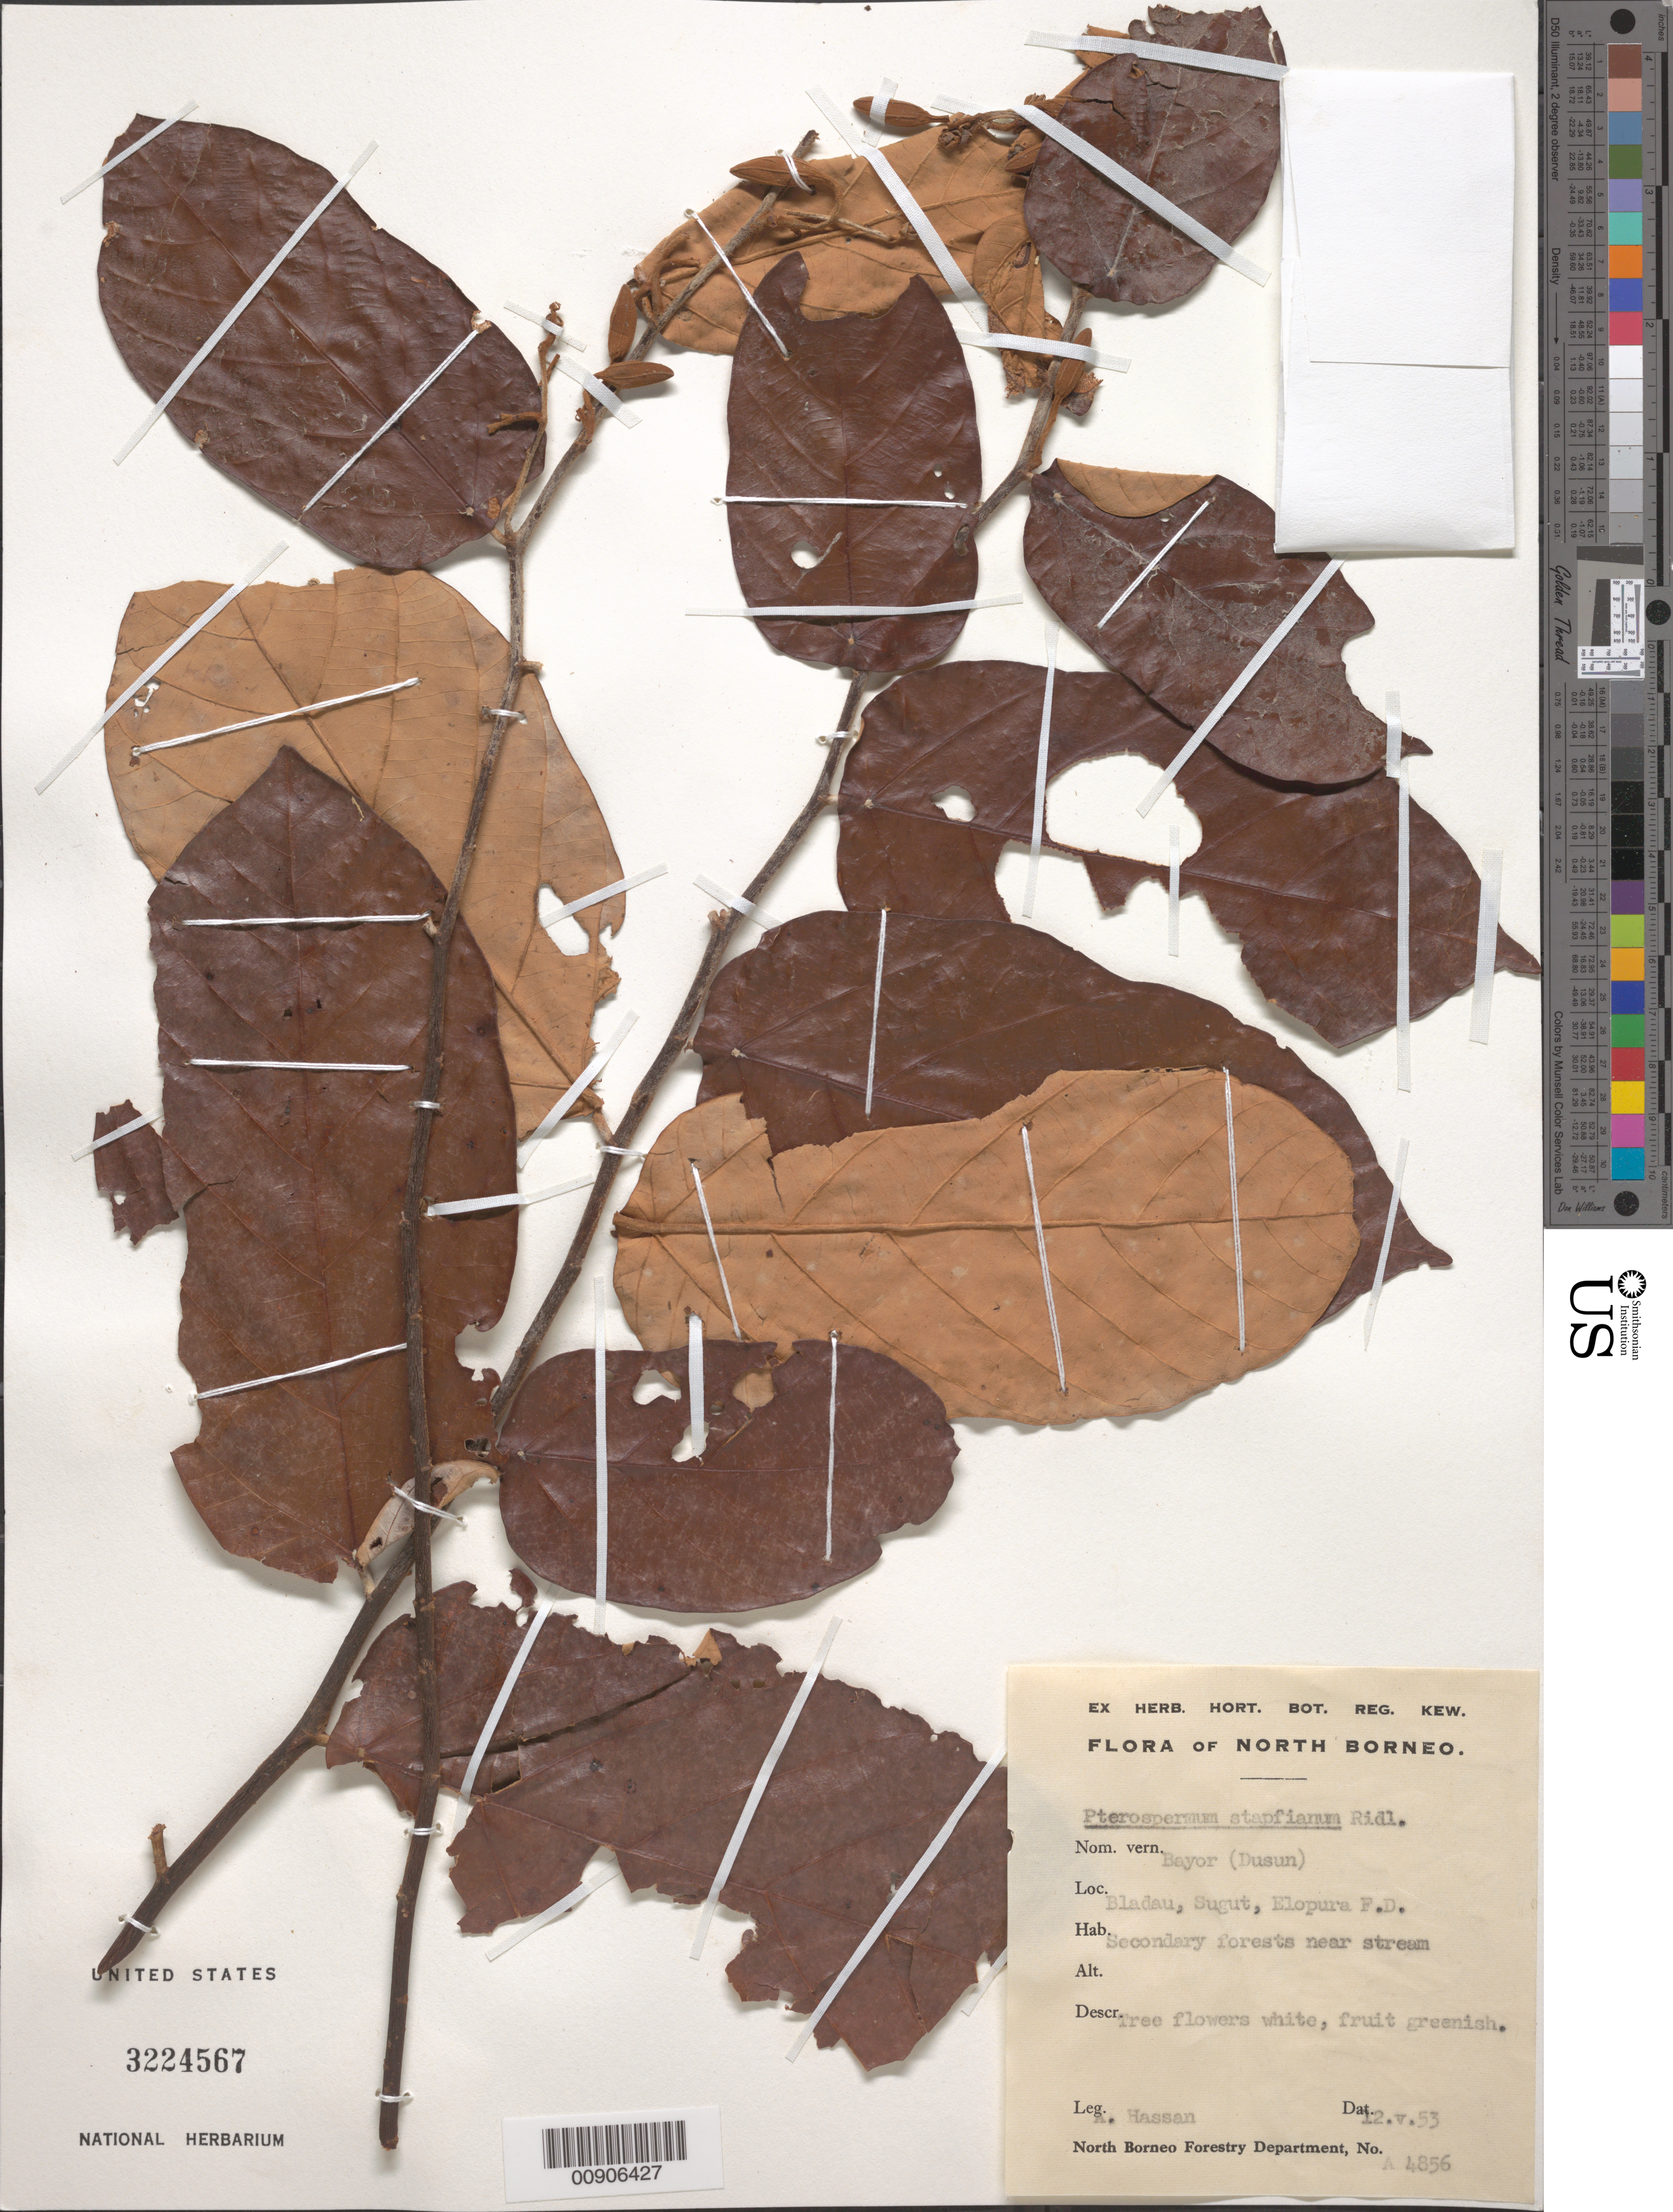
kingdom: Plantae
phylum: Tracheophyta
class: Magnoliopsida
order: Malvales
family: Malvaceae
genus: Pterospermum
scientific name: Pterospermum stapfianum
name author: Ridl.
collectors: A. Hassan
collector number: A 4856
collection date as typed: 12 May 1953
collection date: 1953-05-12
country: Indonesia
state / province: Kalimantan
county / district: Kalimantan Barat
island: Borneo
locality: Bladau, Sugut, Elopura F. D.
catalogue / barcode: US 3224567